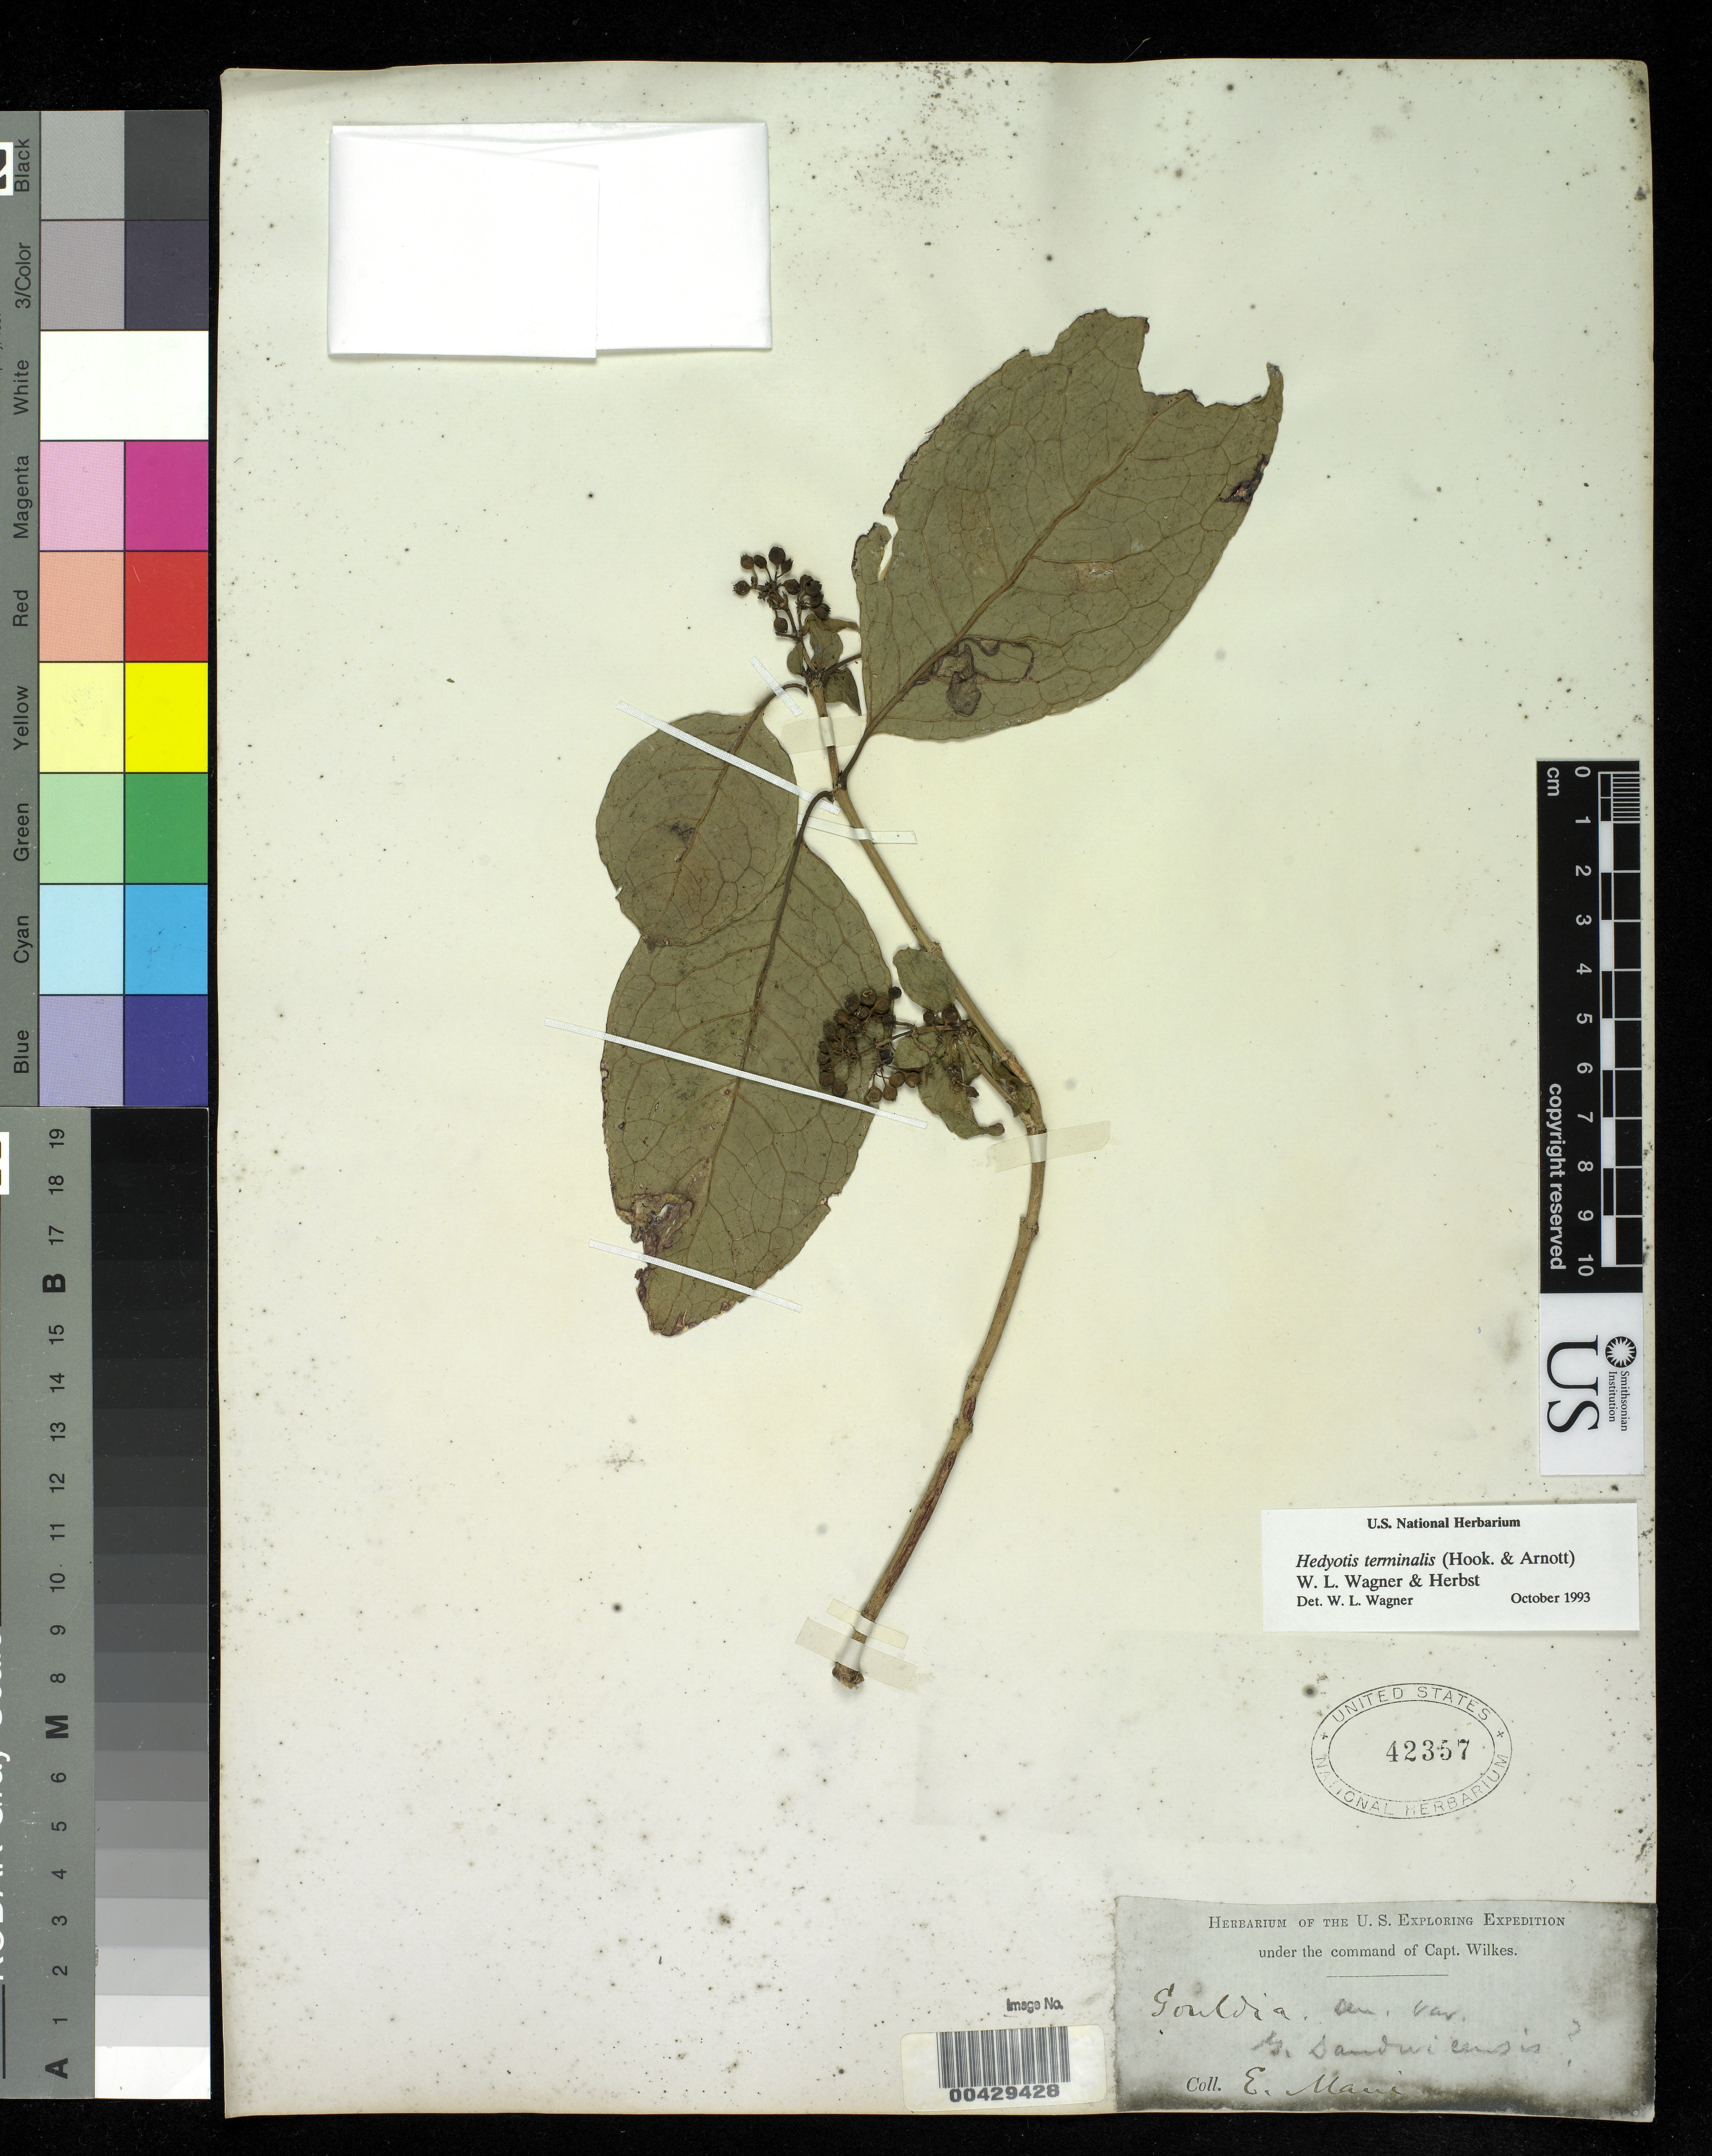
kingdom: Plantae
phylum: Tracheophyta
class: Magnoliopsida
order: Gentianales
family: Rubiaceae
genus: Kadua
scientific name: Kadua affinis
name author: DC.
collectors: Wilkes Explor. Exped.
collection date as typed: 1900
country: United States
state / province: Hawaii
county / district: Maui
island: Maui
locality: E Maui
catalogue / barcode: US 42357